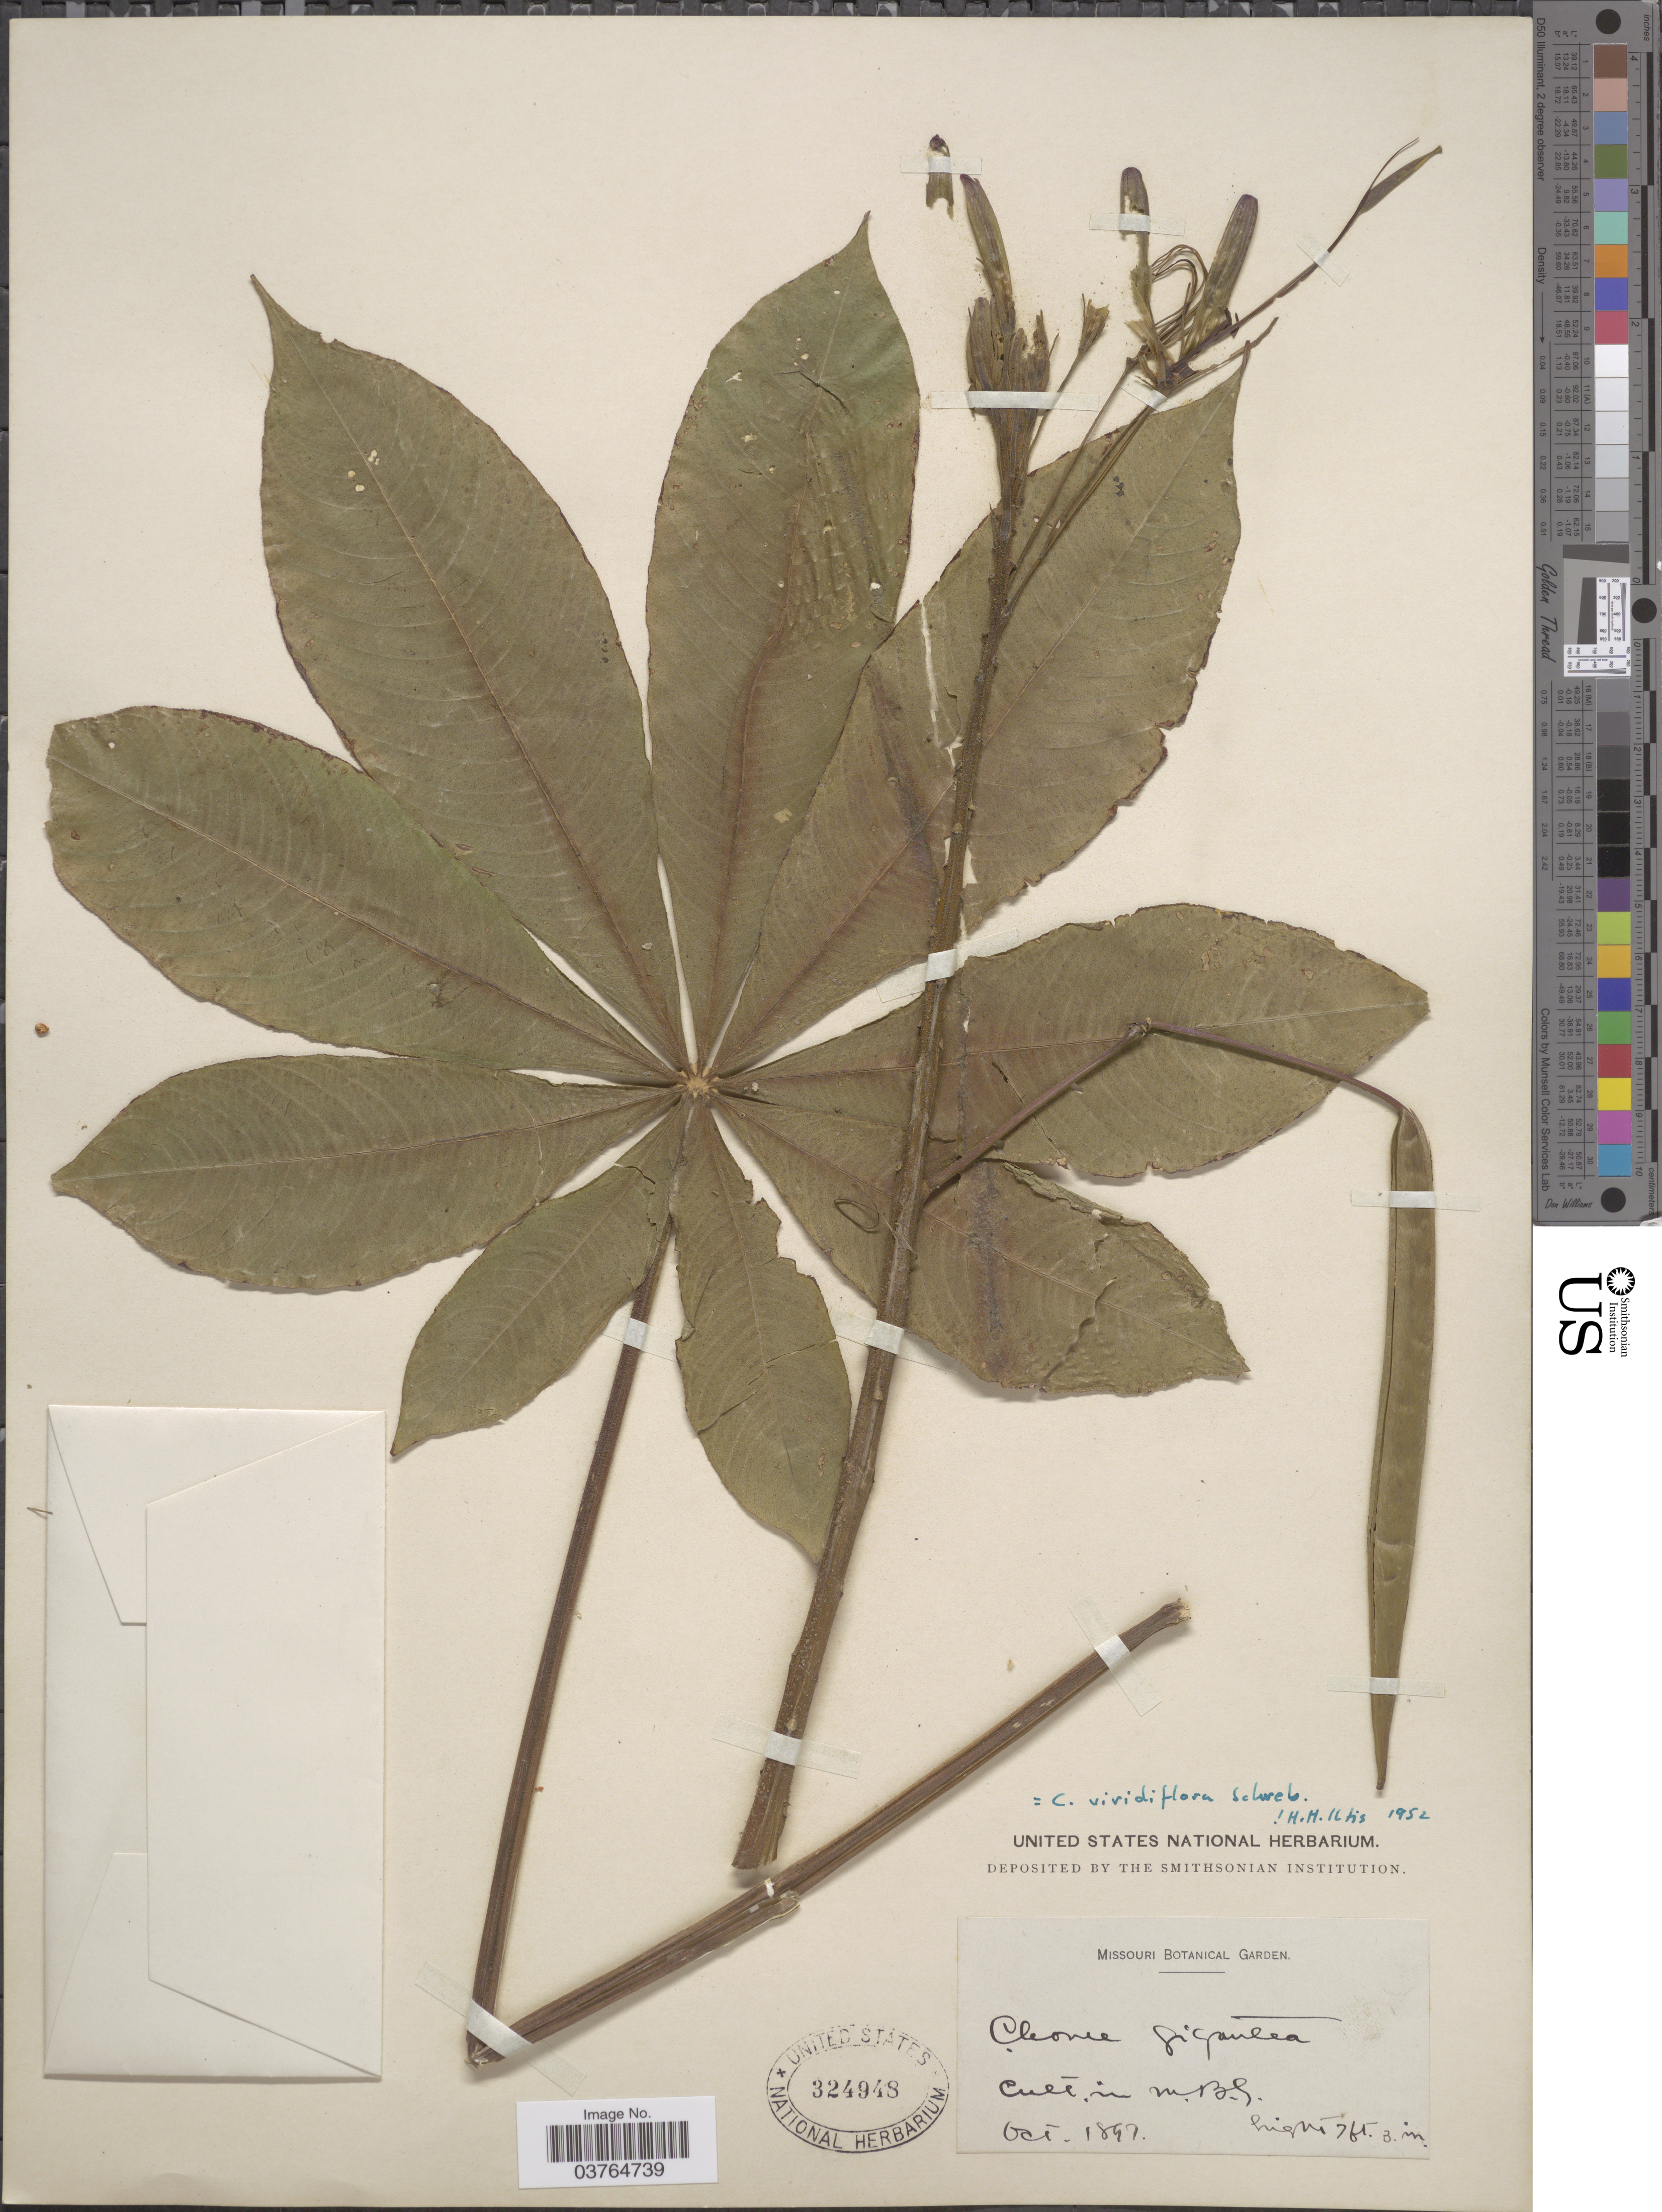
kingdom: Plantae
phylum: Tracheophyta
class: Magnoliopsida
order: Brassicales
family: Cleomaceae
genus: Melidiscus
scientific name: Melidiscus gigantea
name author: (L.) Raf.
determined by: Strong, Mark T., (BOT), Smithsonian Institution - National Museum of Natural History (UNITED STATES)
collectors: ex herb. United States National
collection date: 1897-10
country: United States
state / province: Missouri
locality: Cult in M.B.G.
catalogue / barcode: US 324948